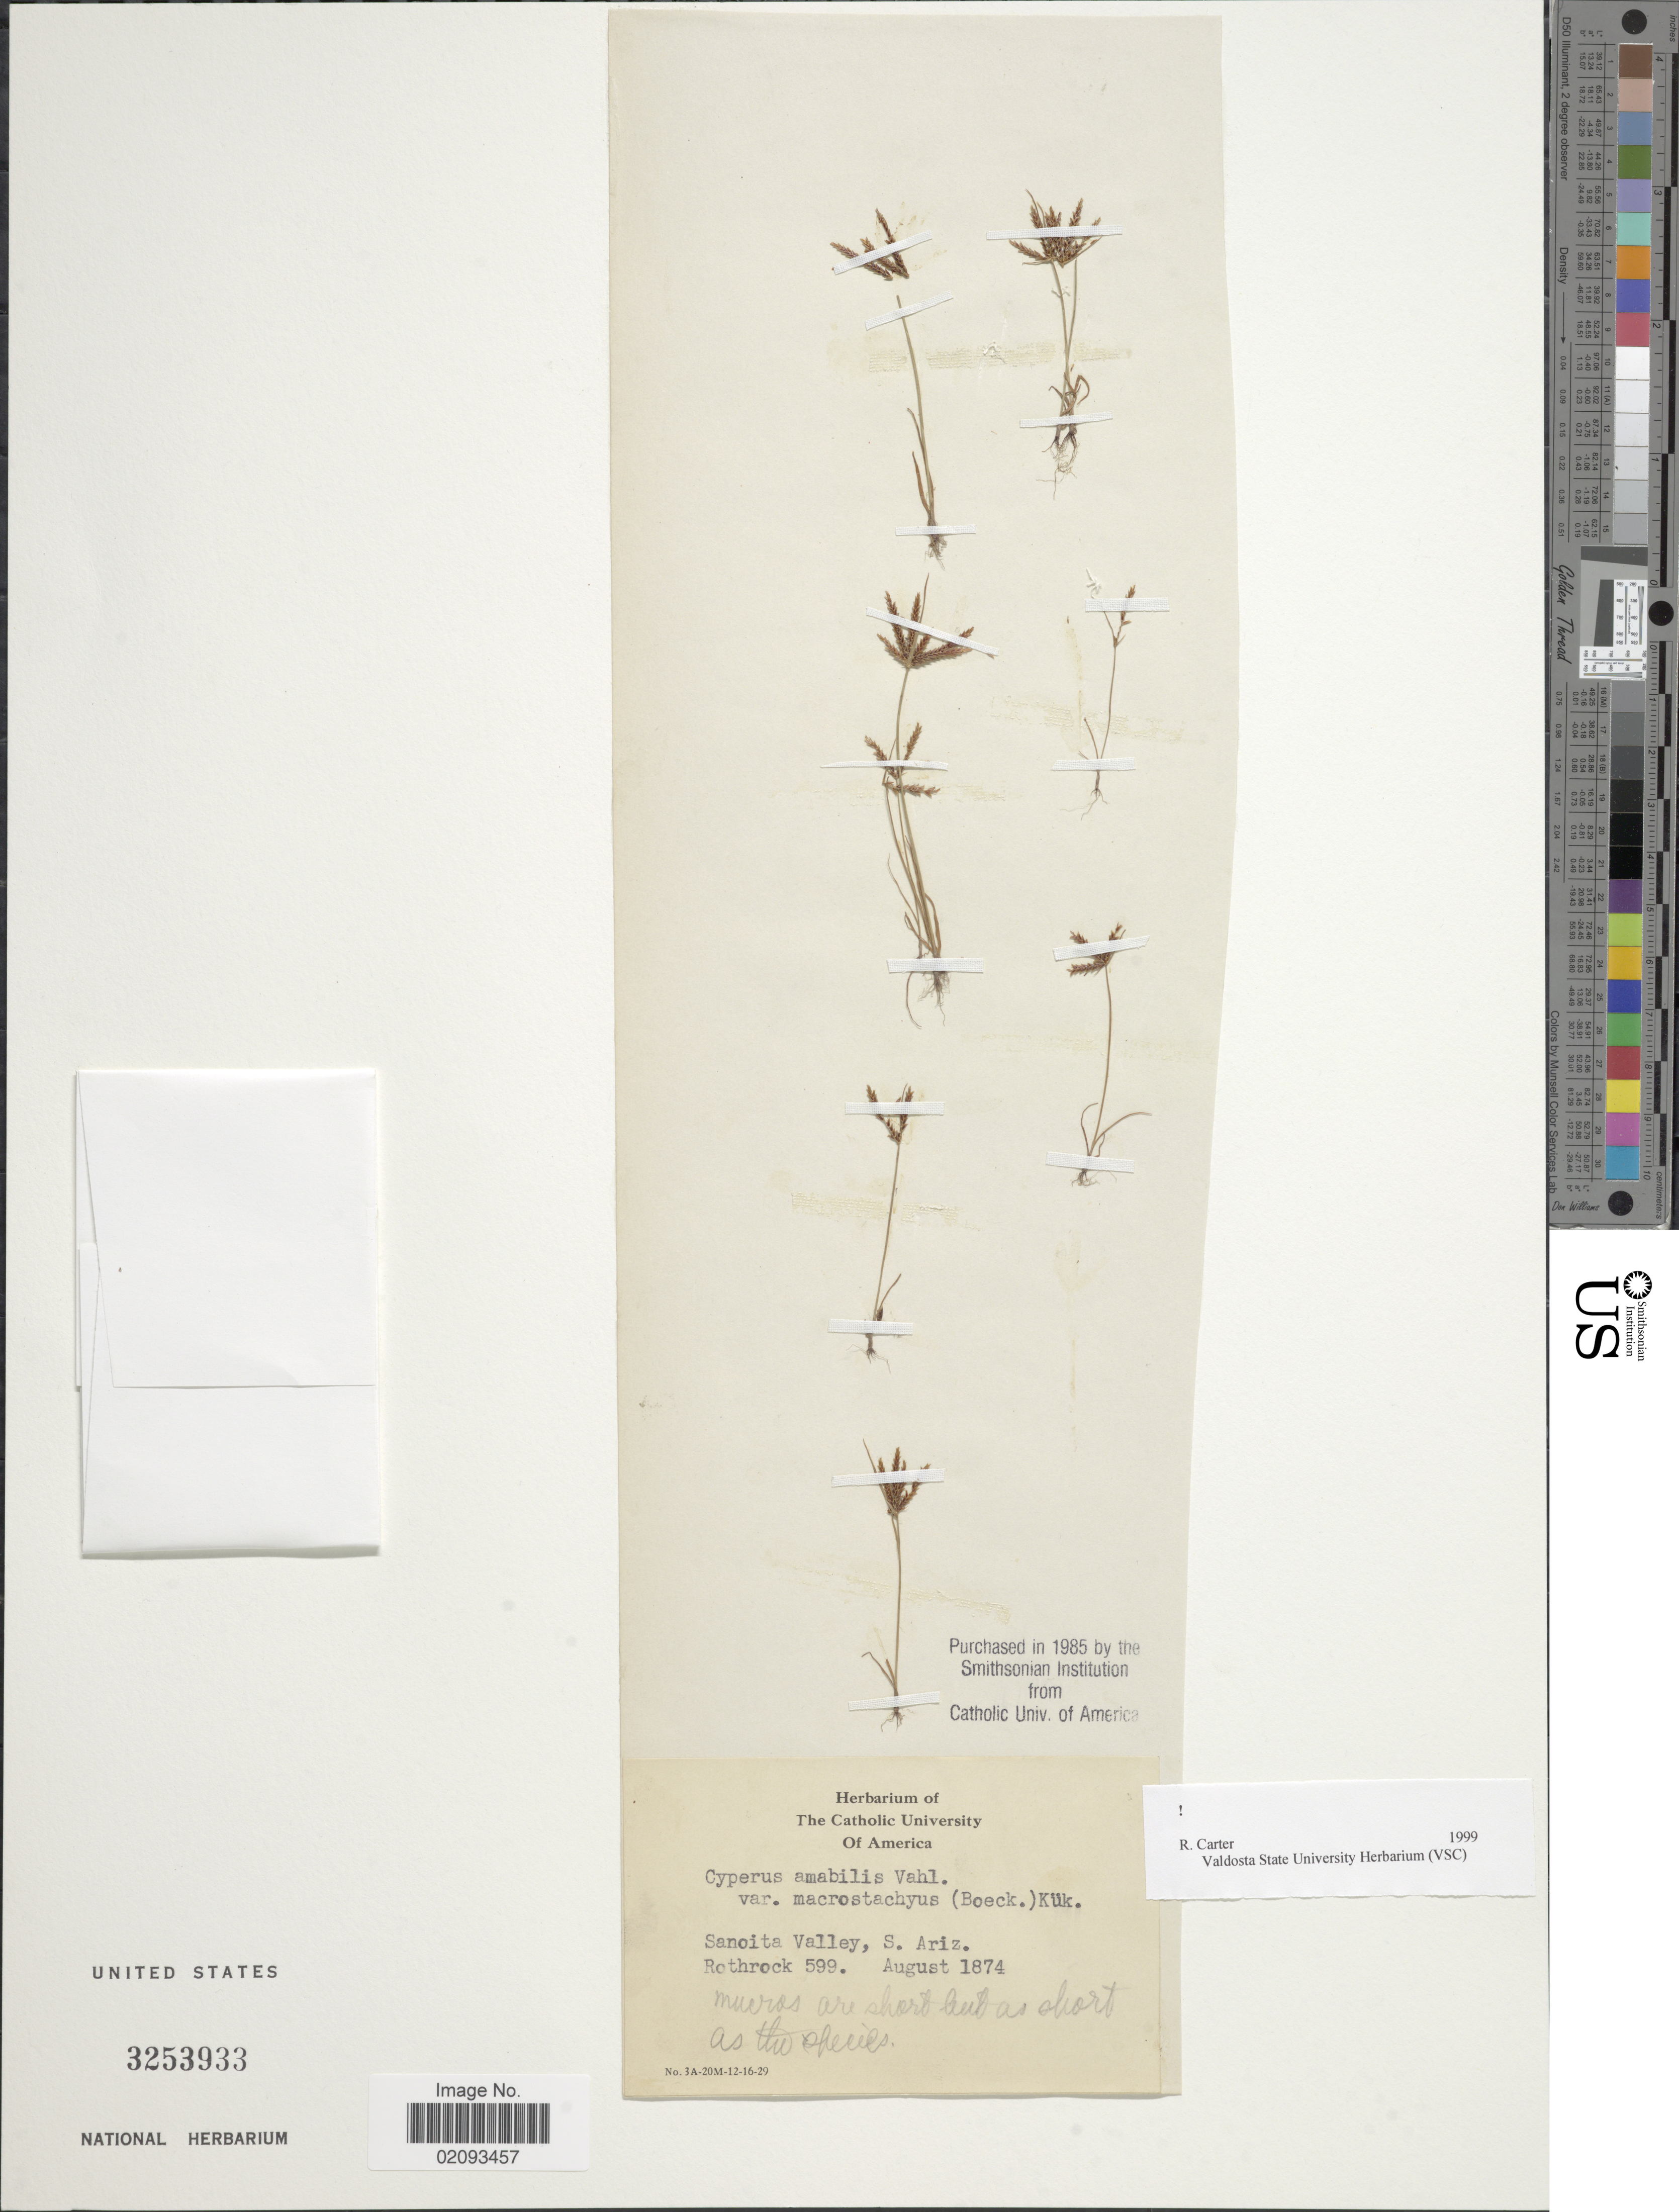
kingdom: Plantae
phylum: Tracheophyta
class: Liliopsida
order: Poales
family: Cyperaceae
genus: Cyperus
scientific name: Cyperus amabilis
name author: Vahl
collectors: Rothrock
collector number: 599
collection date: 1874-08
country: United States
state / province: Arizona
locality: Sanoita Valley, S. Ariz.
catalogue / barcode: US 3253933